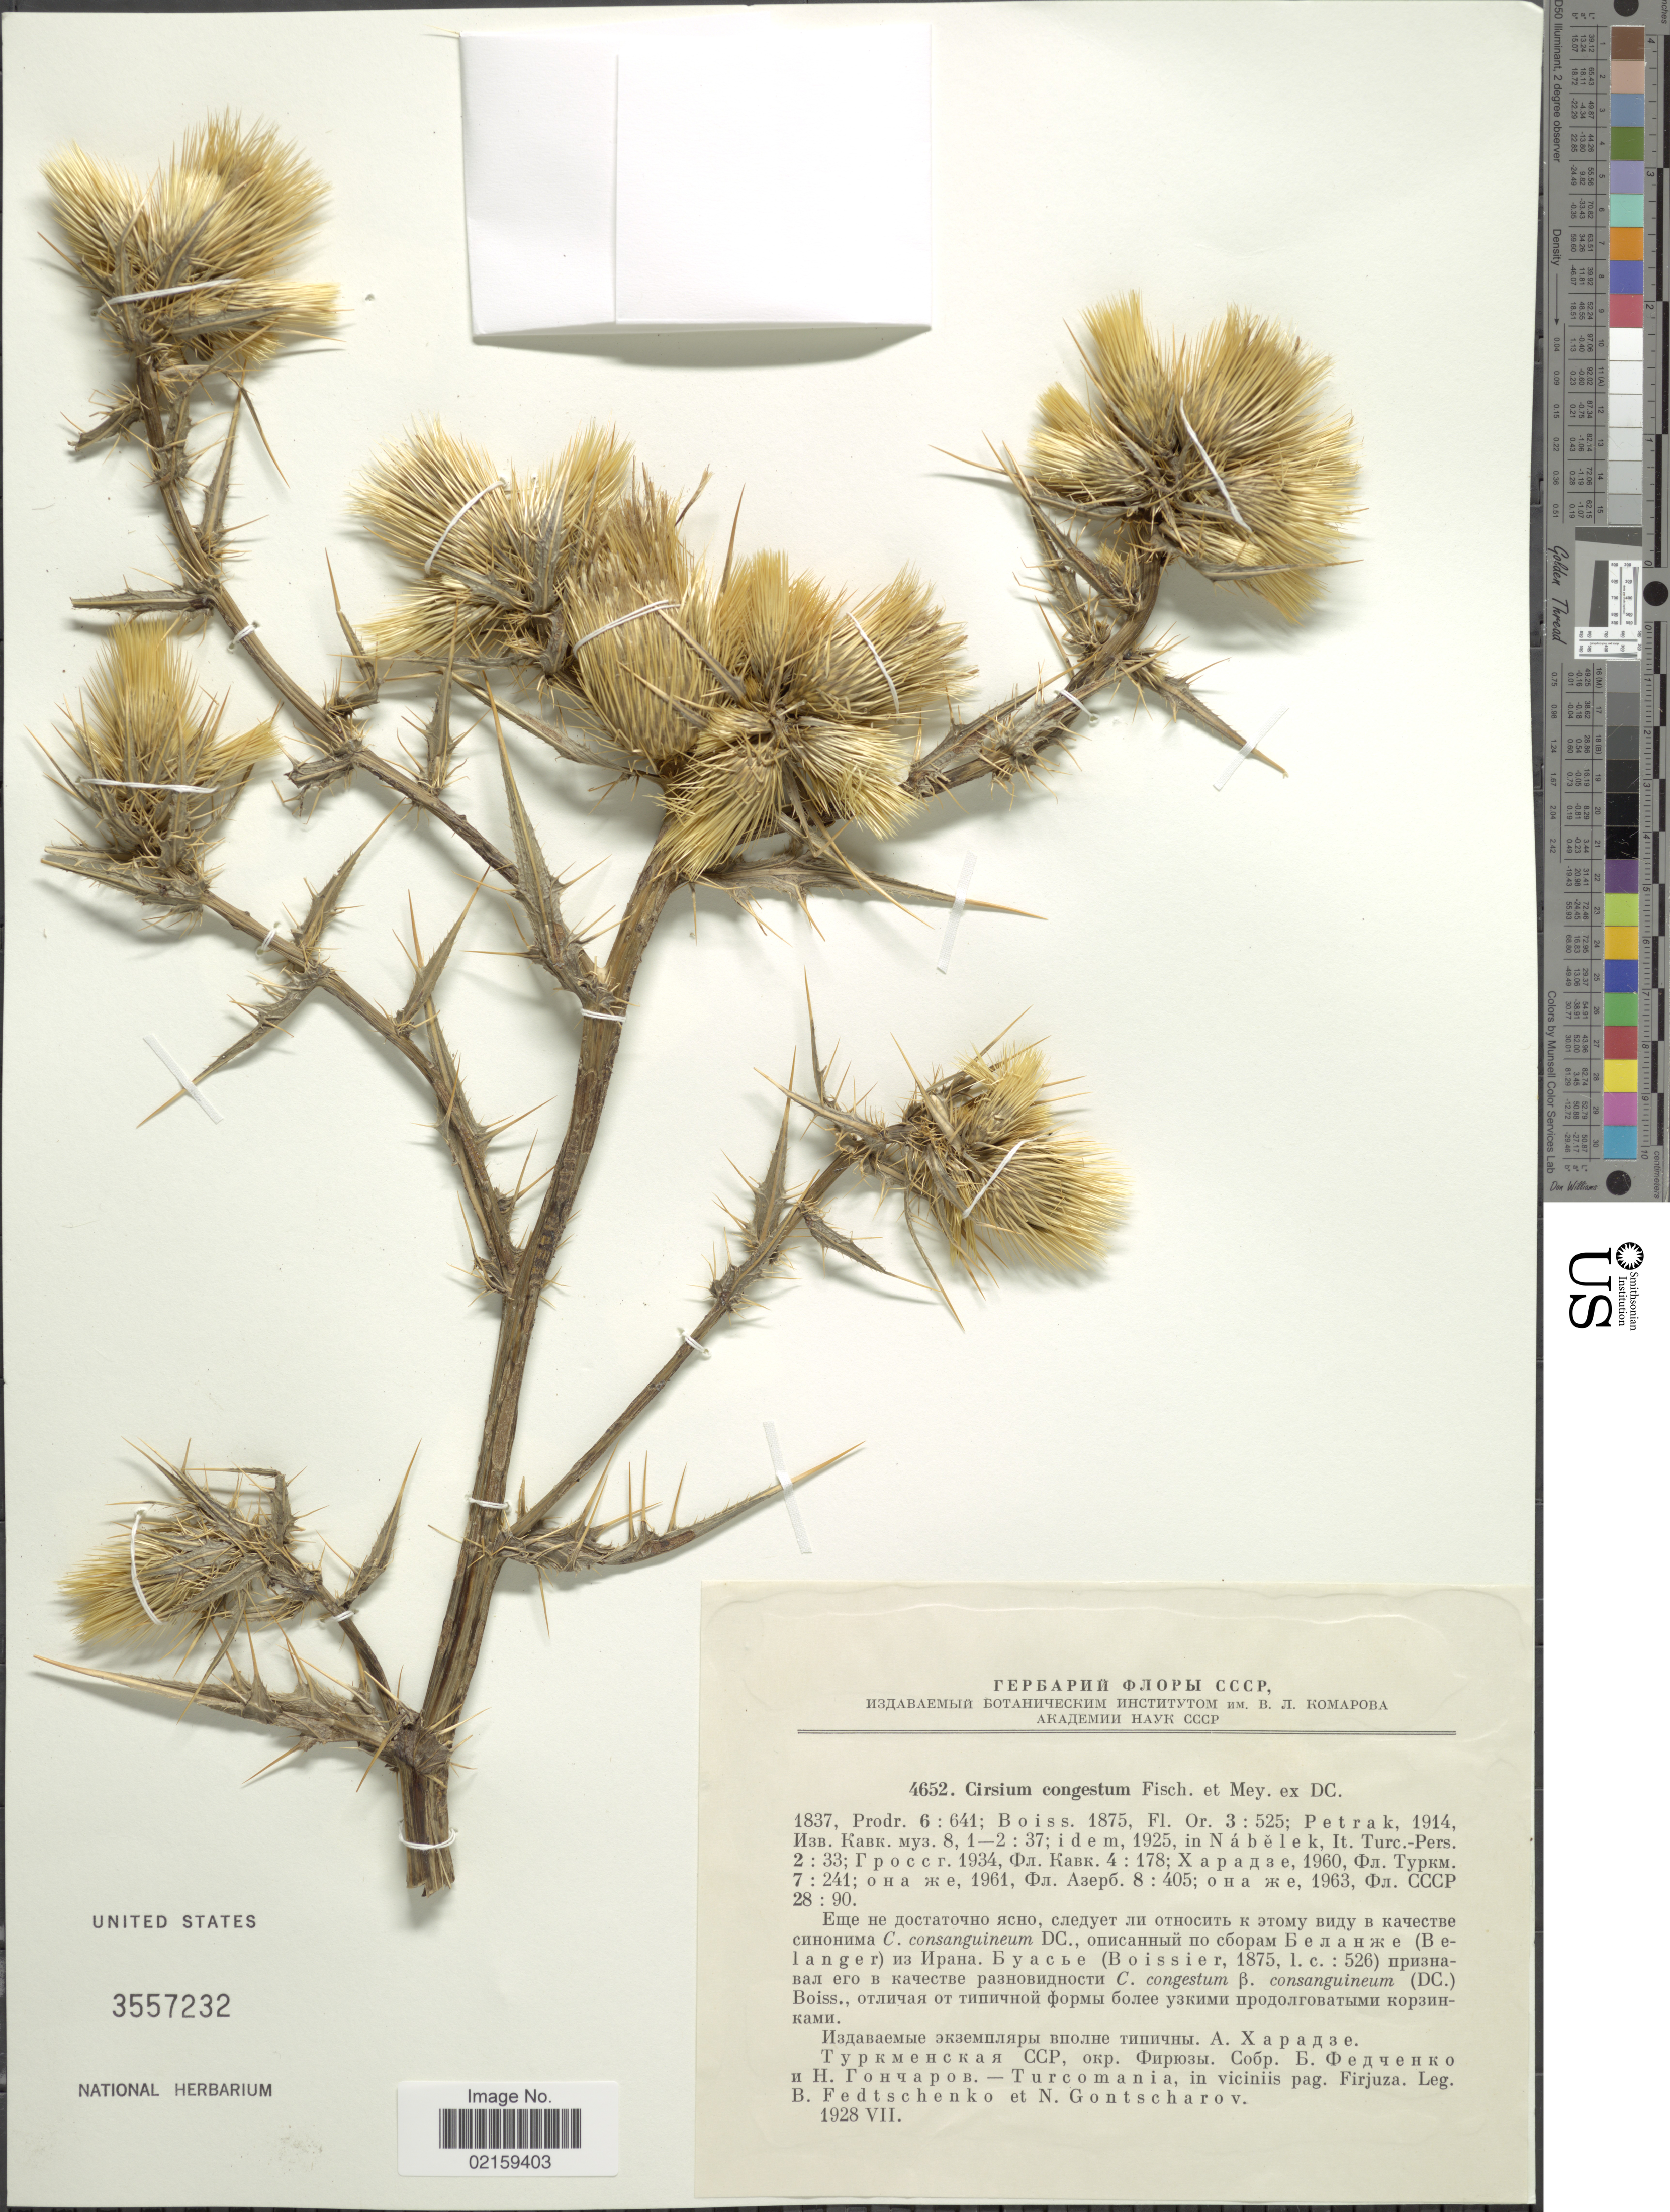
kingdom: Plantae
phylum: Tracheophyta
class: Magnoliopsida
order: Asterales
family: Asteraceae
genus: Cirsium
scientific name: Cirsium sorocephalum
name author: Fisch. & C.A. Mey.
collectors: B. Fedtschenko & Gontscharov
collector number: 4652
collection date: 1928-07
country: Turkmenistan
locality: Turcomania, in viciniis pag. Firjuza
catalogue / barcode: US 3557232